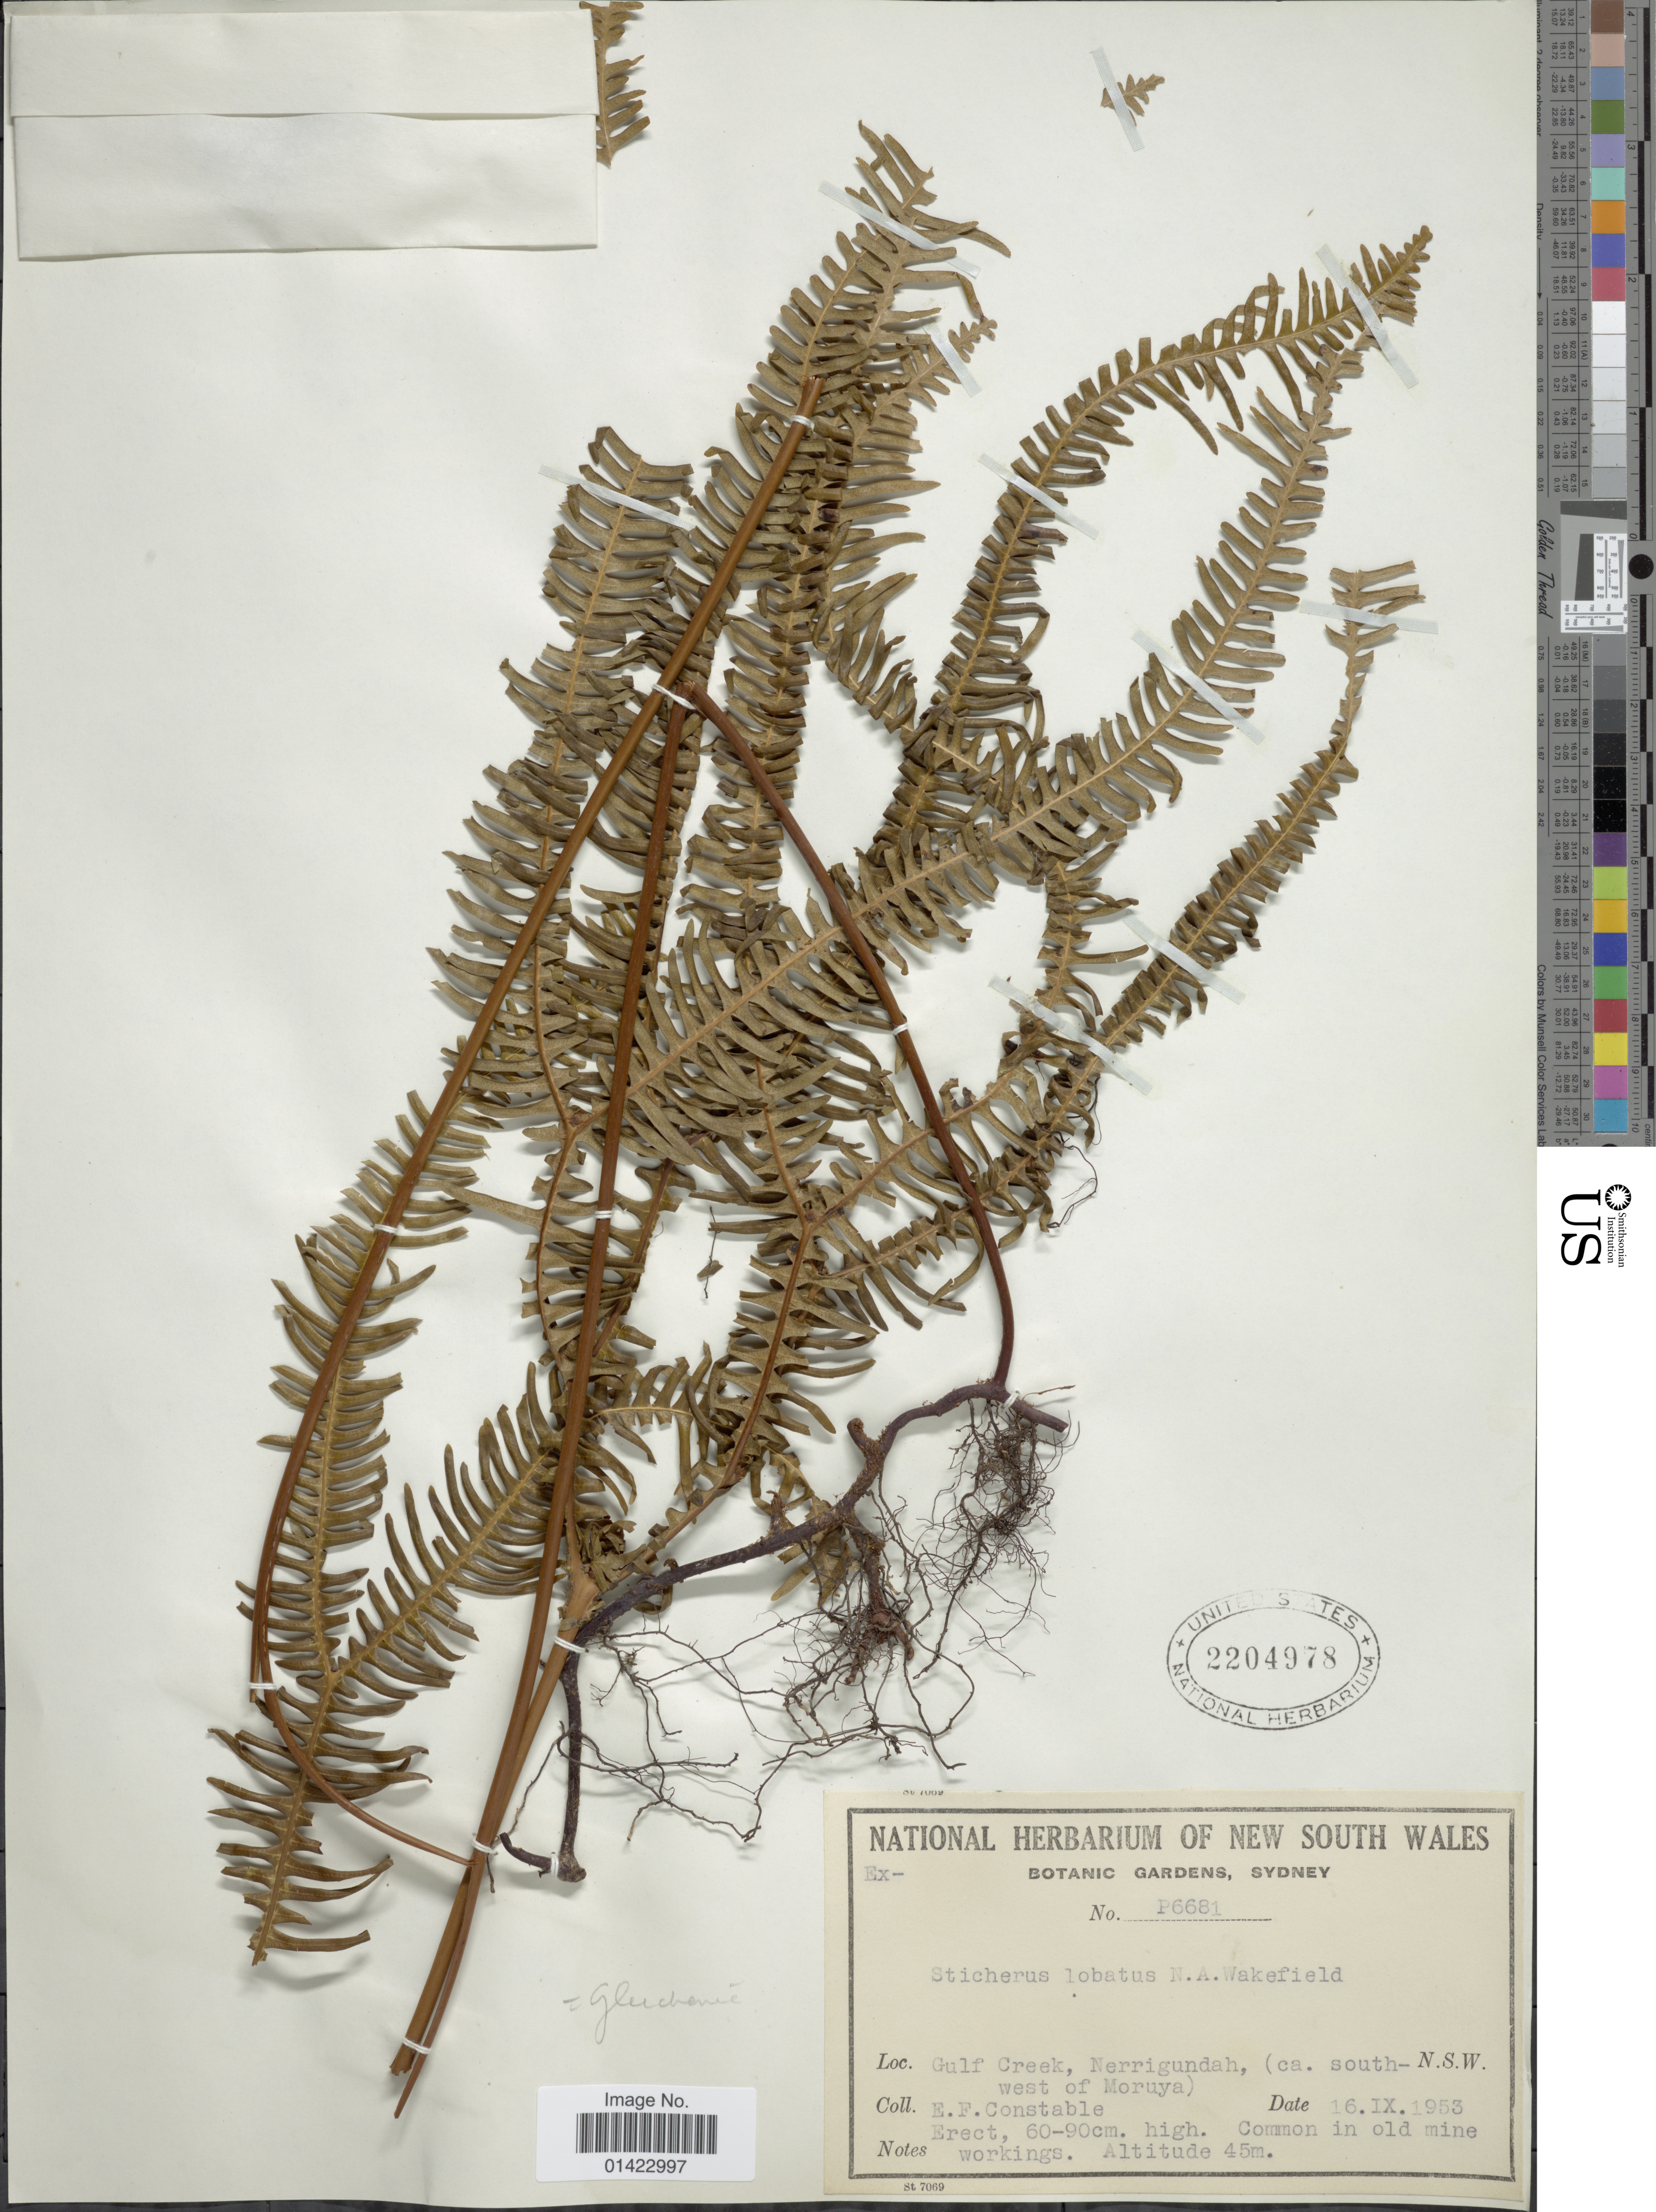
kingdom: Plantae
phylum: Tracheophyta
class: Polypodiopsida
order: Gleicheniales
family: Gleicheniaceae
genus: Sticherus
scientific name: Sticherus lobatus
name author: N.A. Wakef.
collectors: E. F. Constable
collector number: P6681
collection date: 1953-09-16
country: Australia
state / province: New South Wales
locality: Gulf Creek, Nerrigundah, (ca. south-N.S.W.west of Moruya)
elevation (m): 45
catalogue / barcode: US 2204978